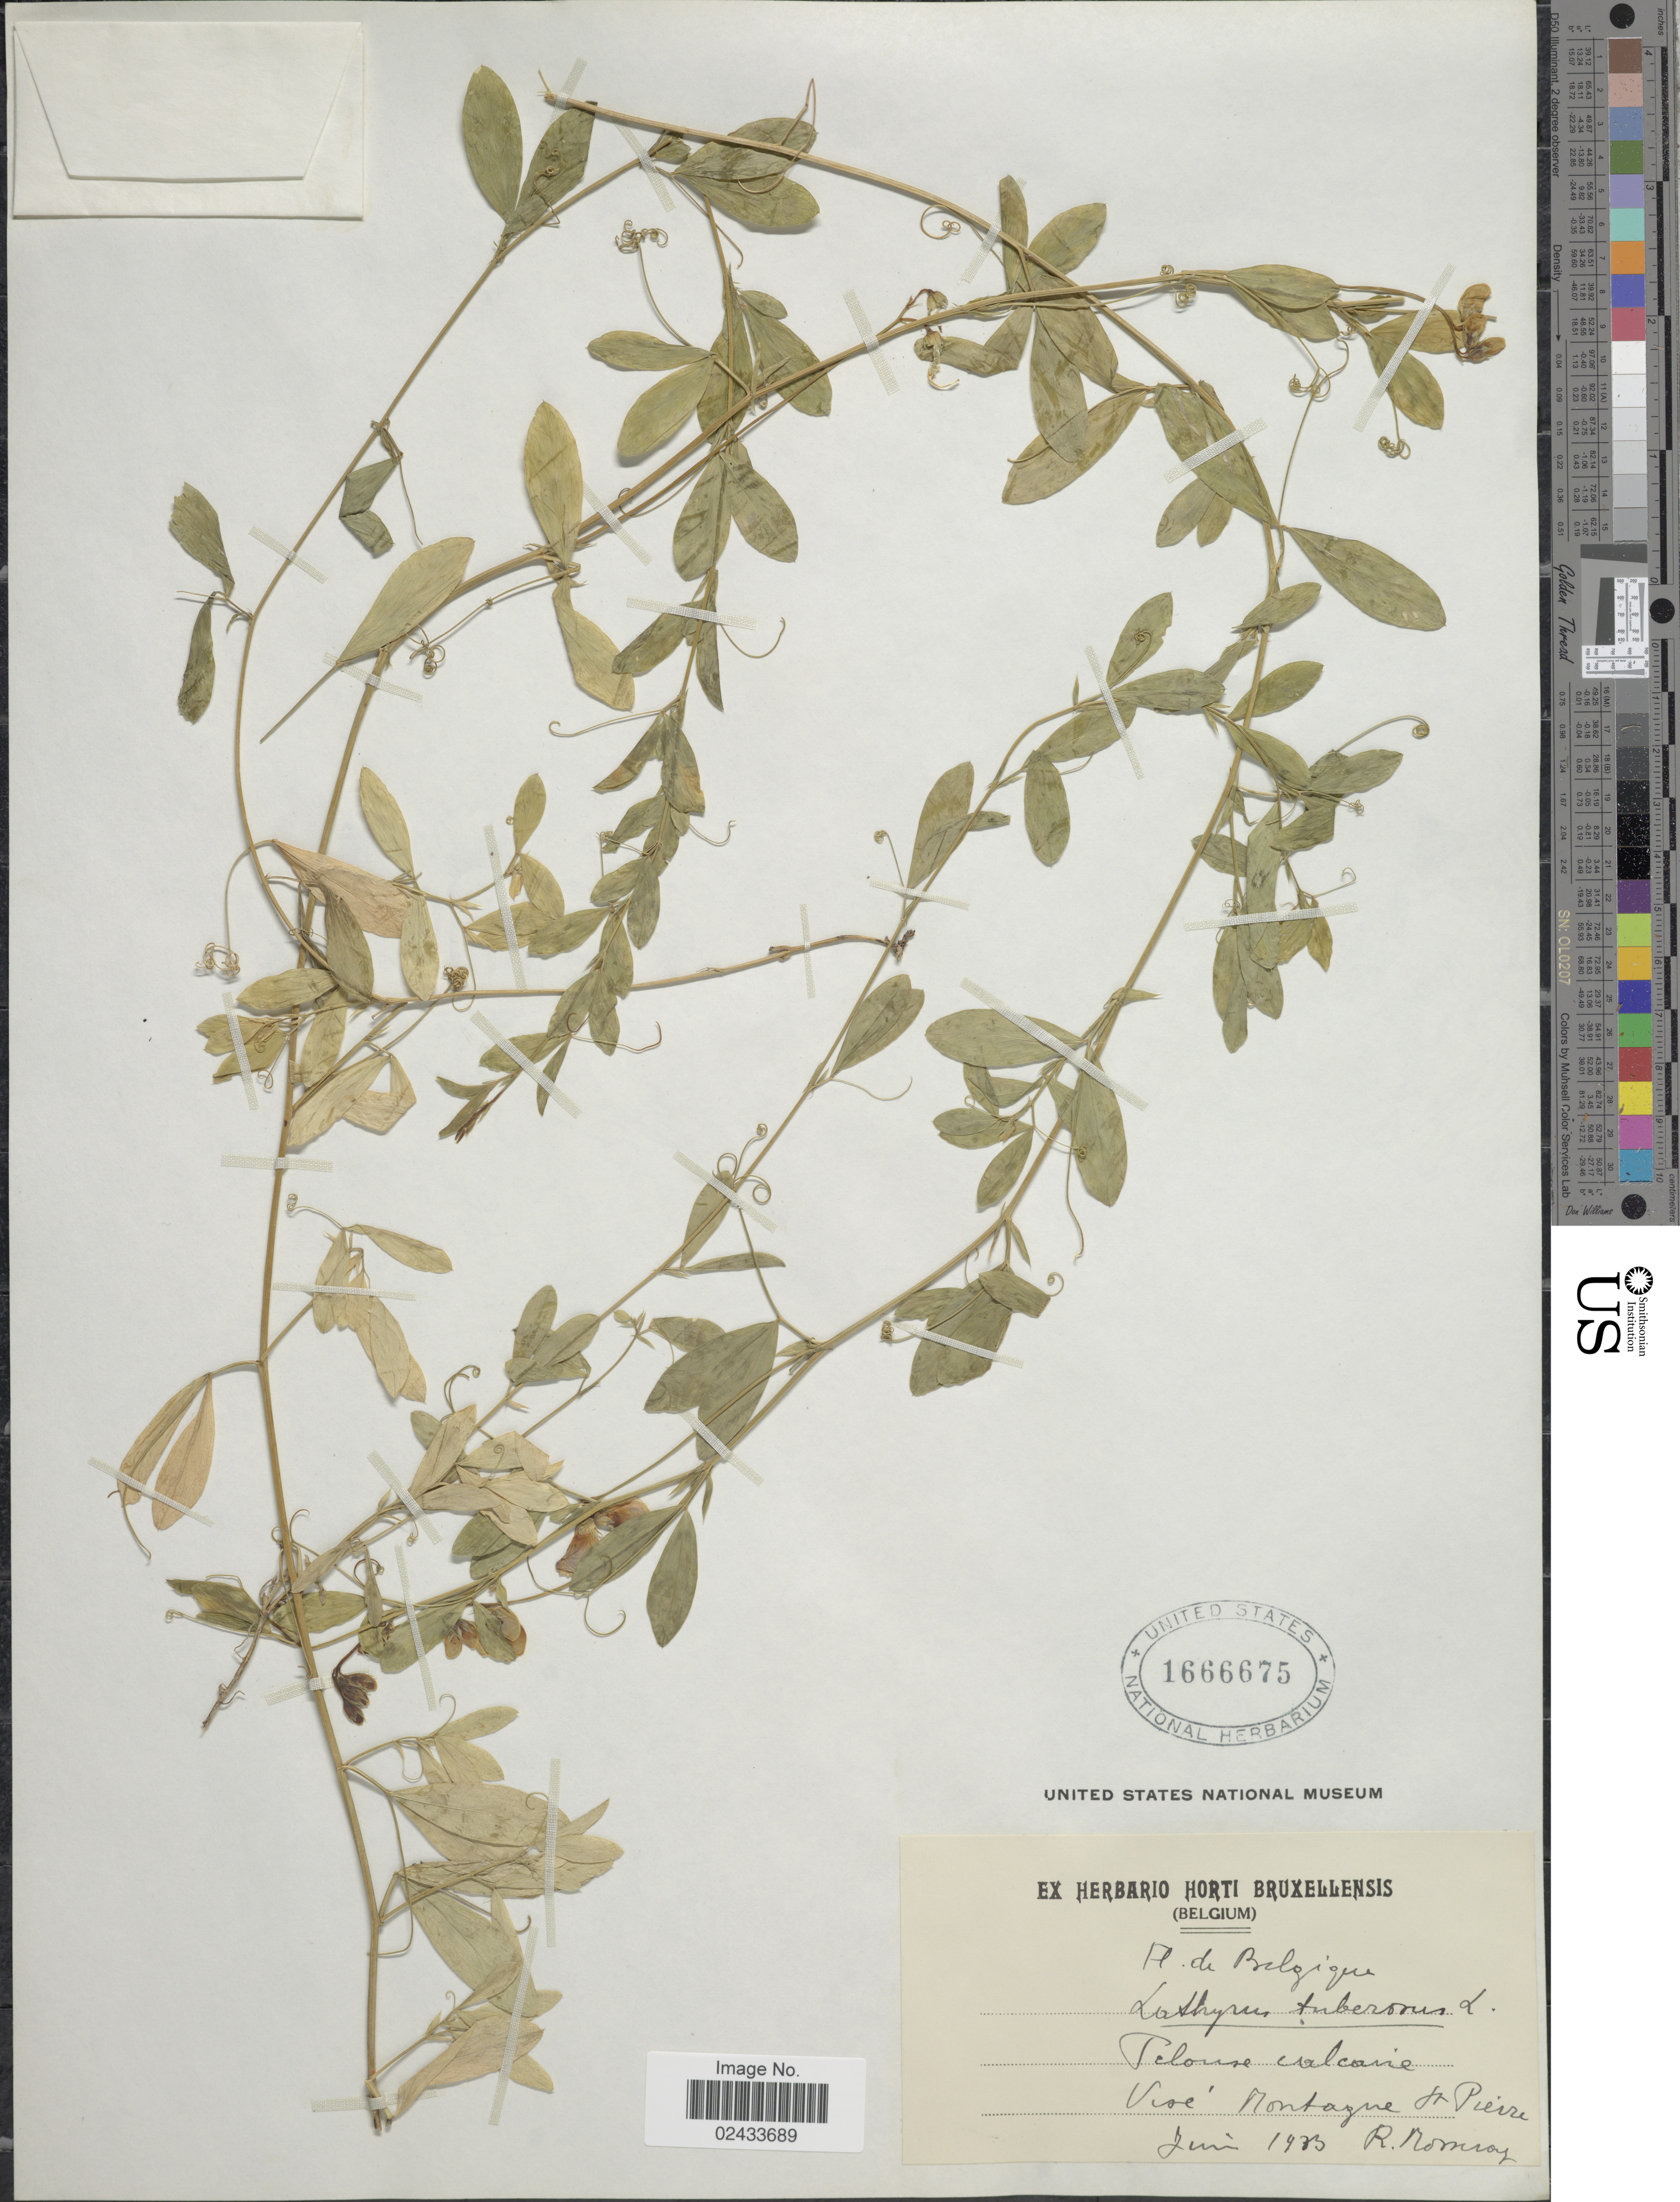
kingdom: Plantae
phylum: Tracheophyta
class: Magnoliopsida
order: Fabales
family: Fabaceae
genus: Lathyrus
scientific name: Lathyrus tuberosus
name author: L.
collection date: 1973-06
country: Belgium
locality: Telouse colcanie, Vise Montagne fr. Pierre [interpreted]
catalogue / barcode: US 1666675